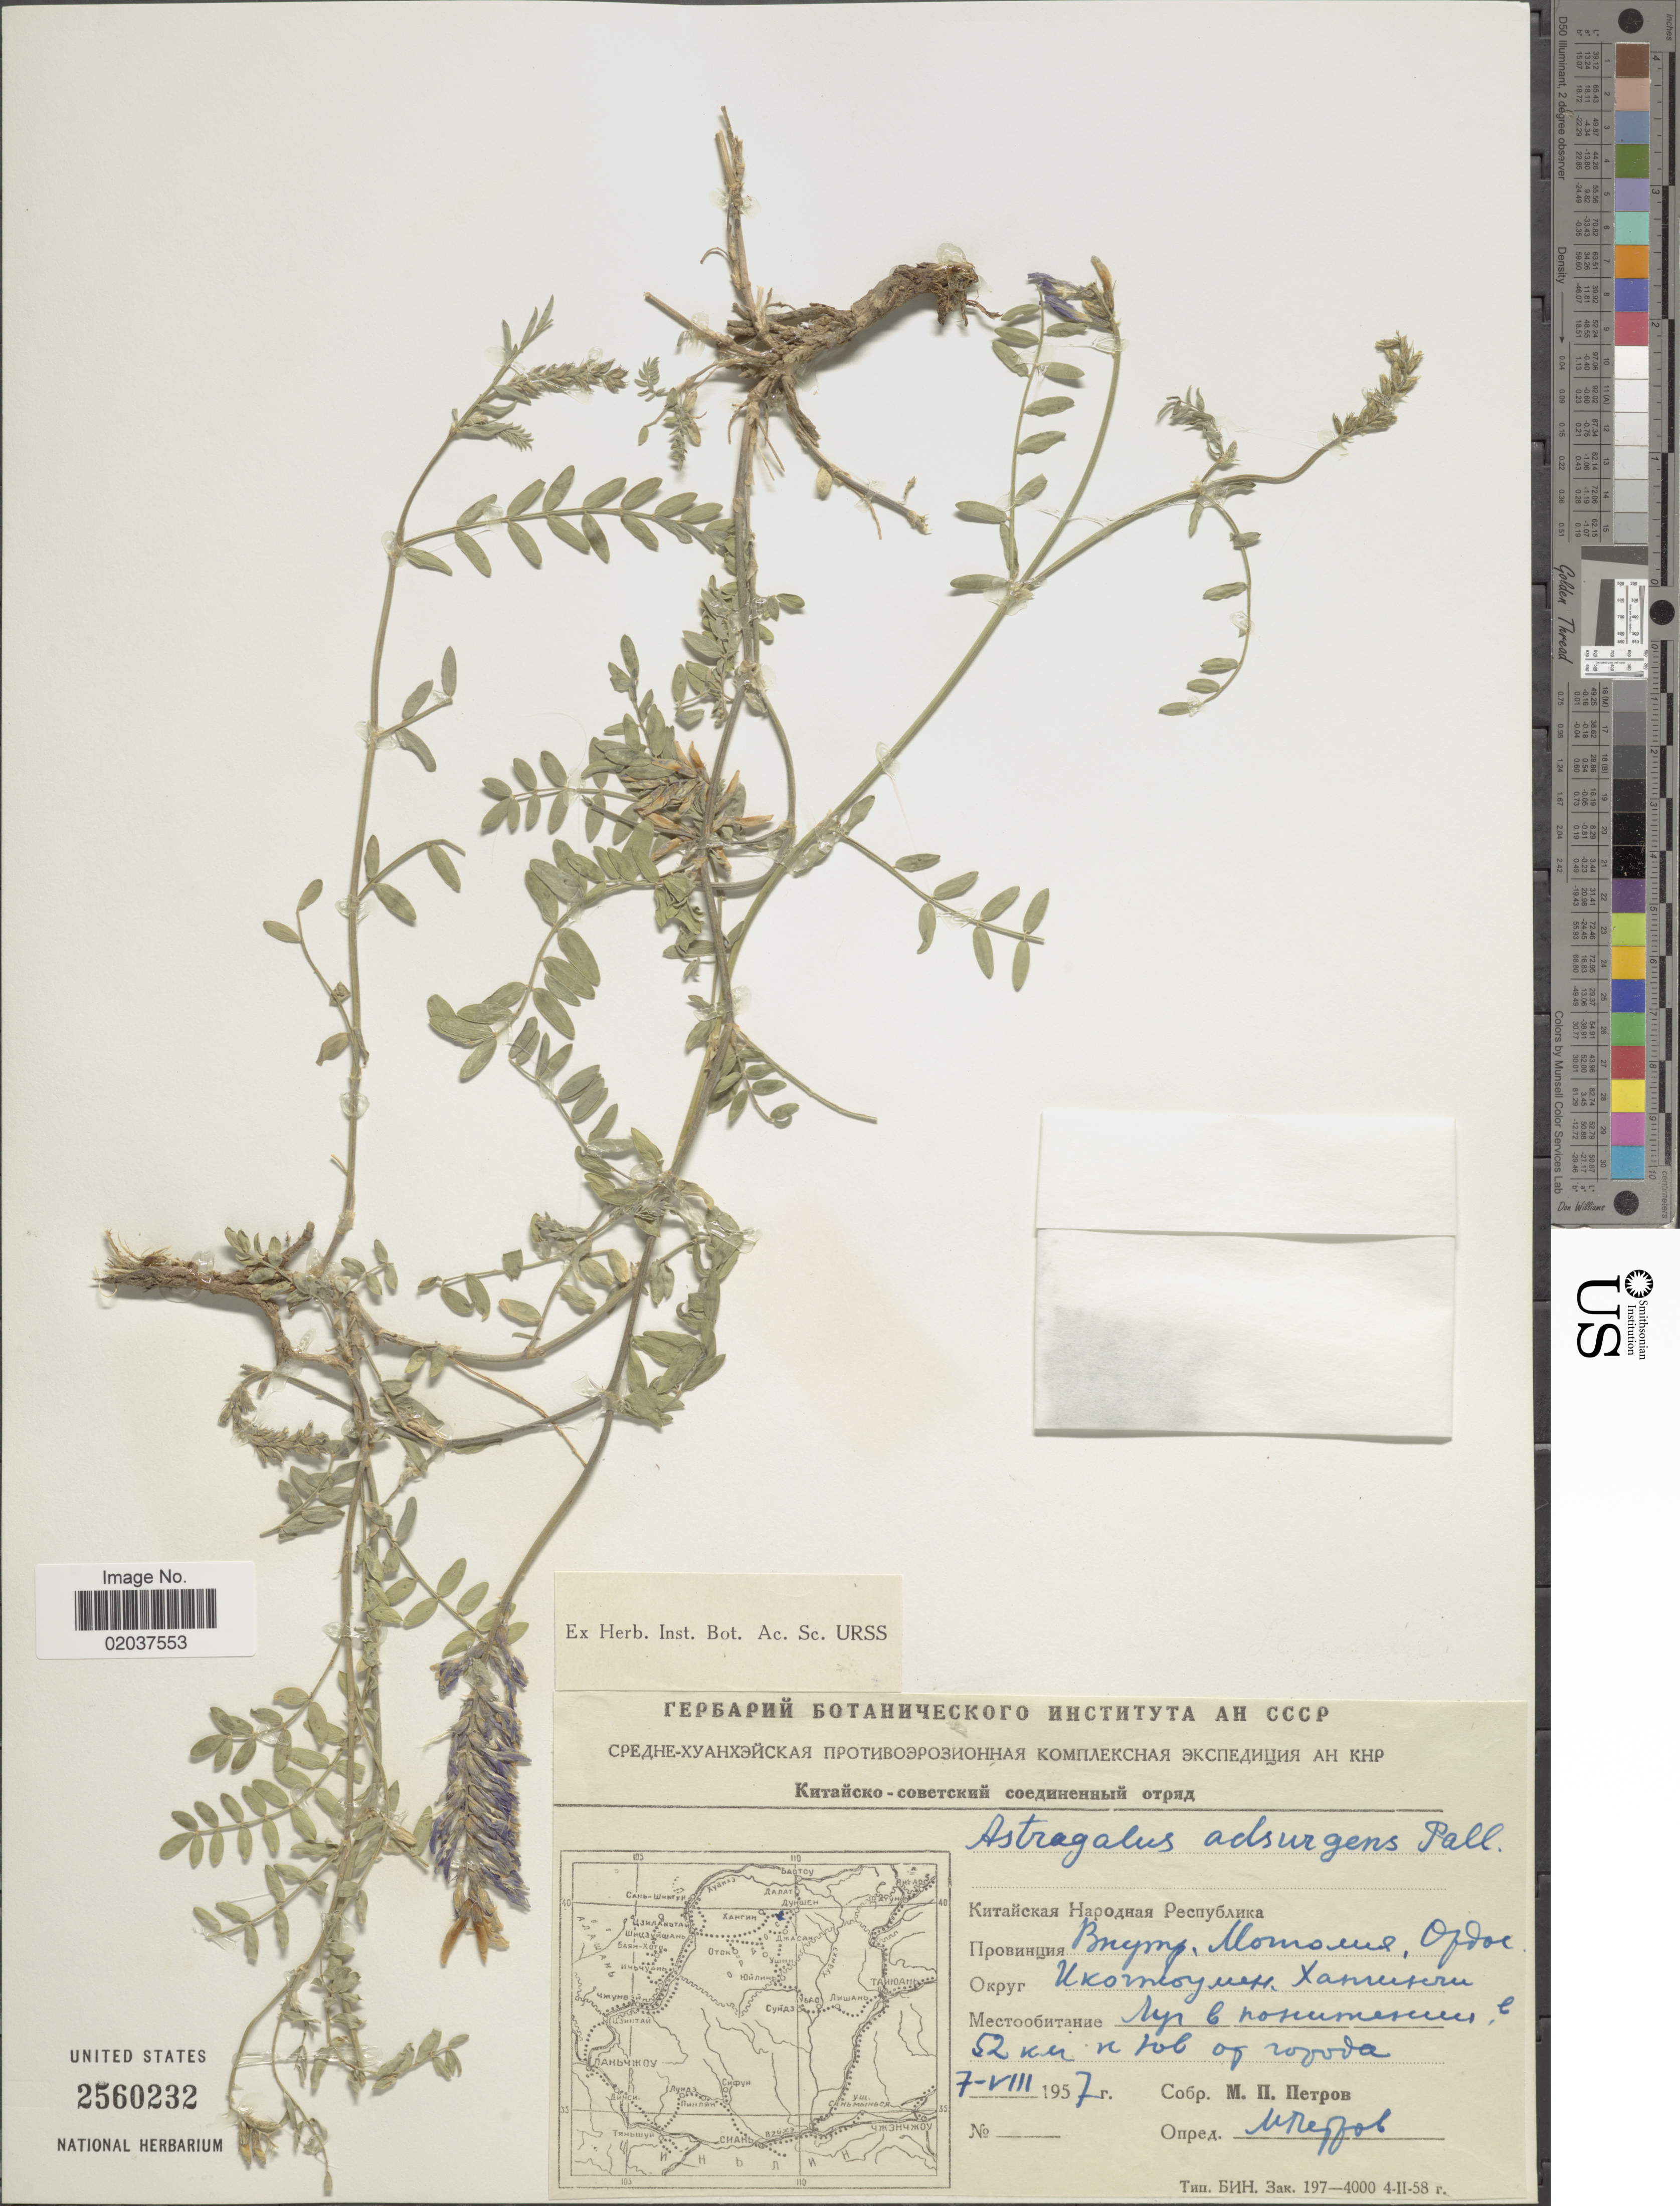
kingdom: Plantae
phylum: Tracheophyta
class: Magnoliopsida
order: Fabales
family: Fabaceae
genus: Astragalus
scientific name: Astragalus adsurgens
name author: Pall.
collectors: M. Petrov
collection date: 1957-08-07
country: China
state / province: Nei Monggol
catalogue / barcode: US 2560232